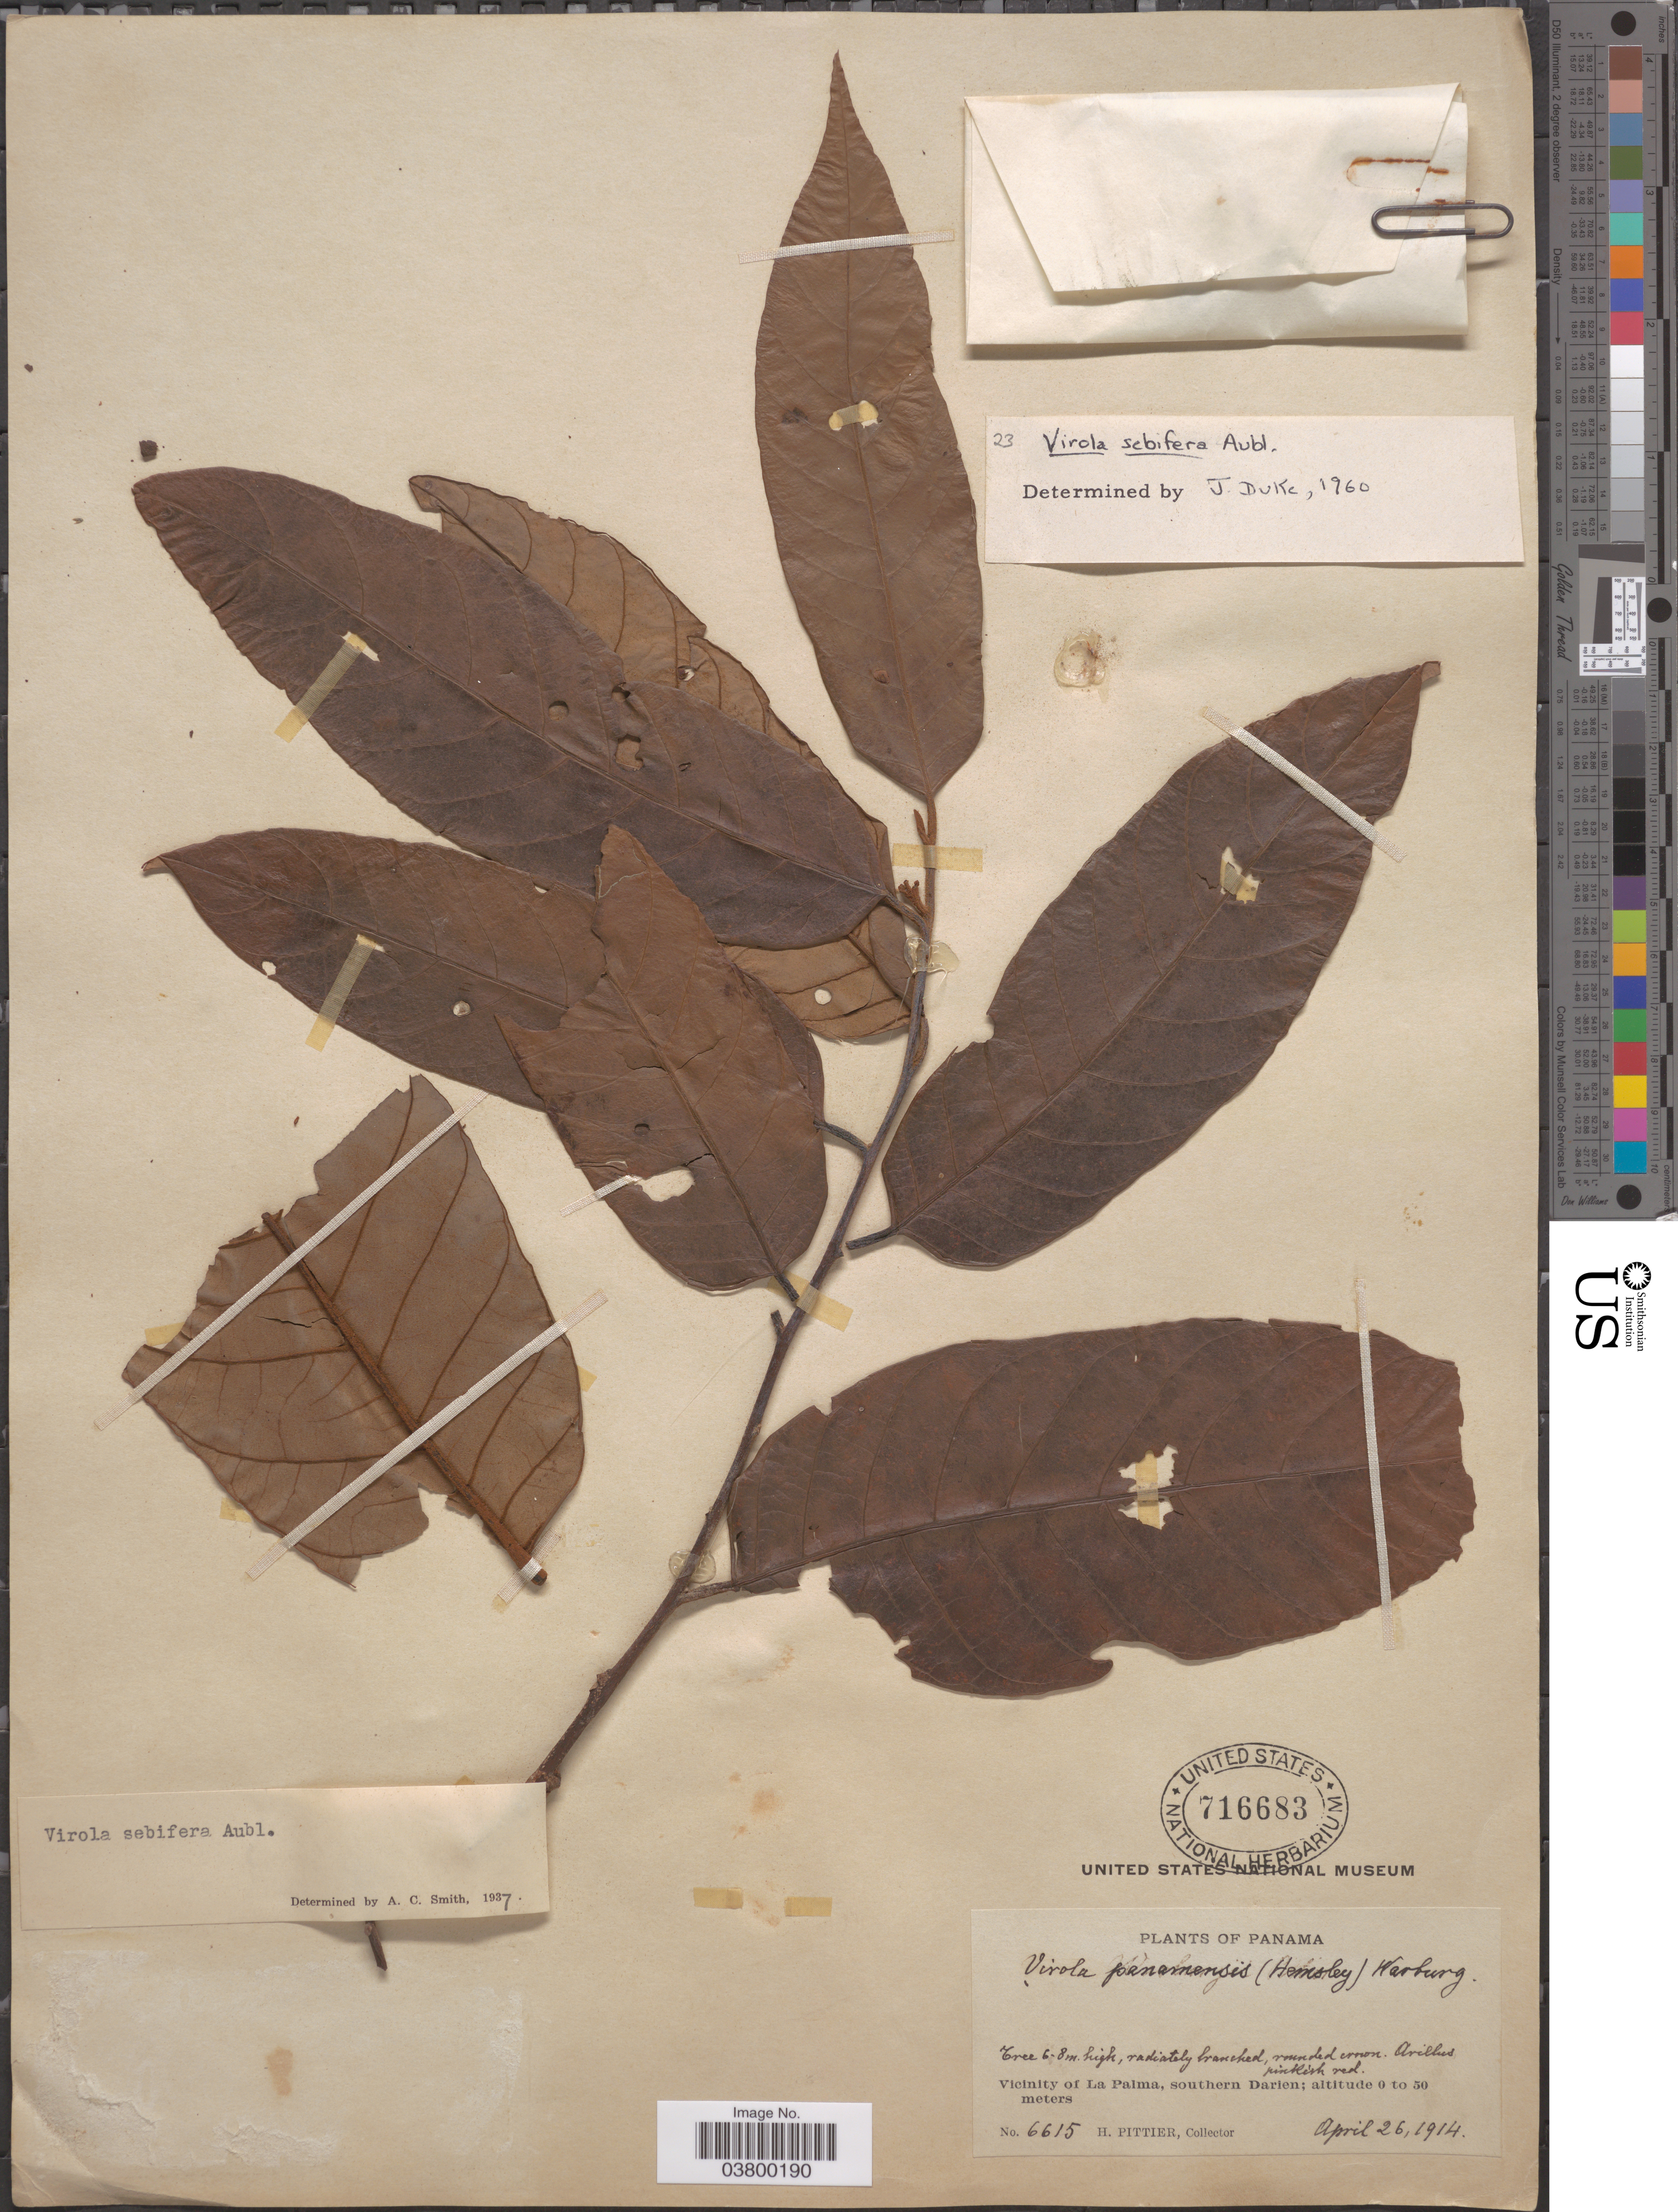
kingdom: Plantae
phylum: Tracheophyta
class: Magnoliopsida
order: Magnoliales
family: Myristicaceae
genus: Virola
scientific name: Virola sebifera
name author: Aubl.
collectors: H. F. Pittier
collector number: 6615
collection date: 1914-04-26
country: Panama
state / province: Darien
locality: Vicinity of La Palma, southern Darien.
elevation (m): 0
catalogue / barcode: US 716683